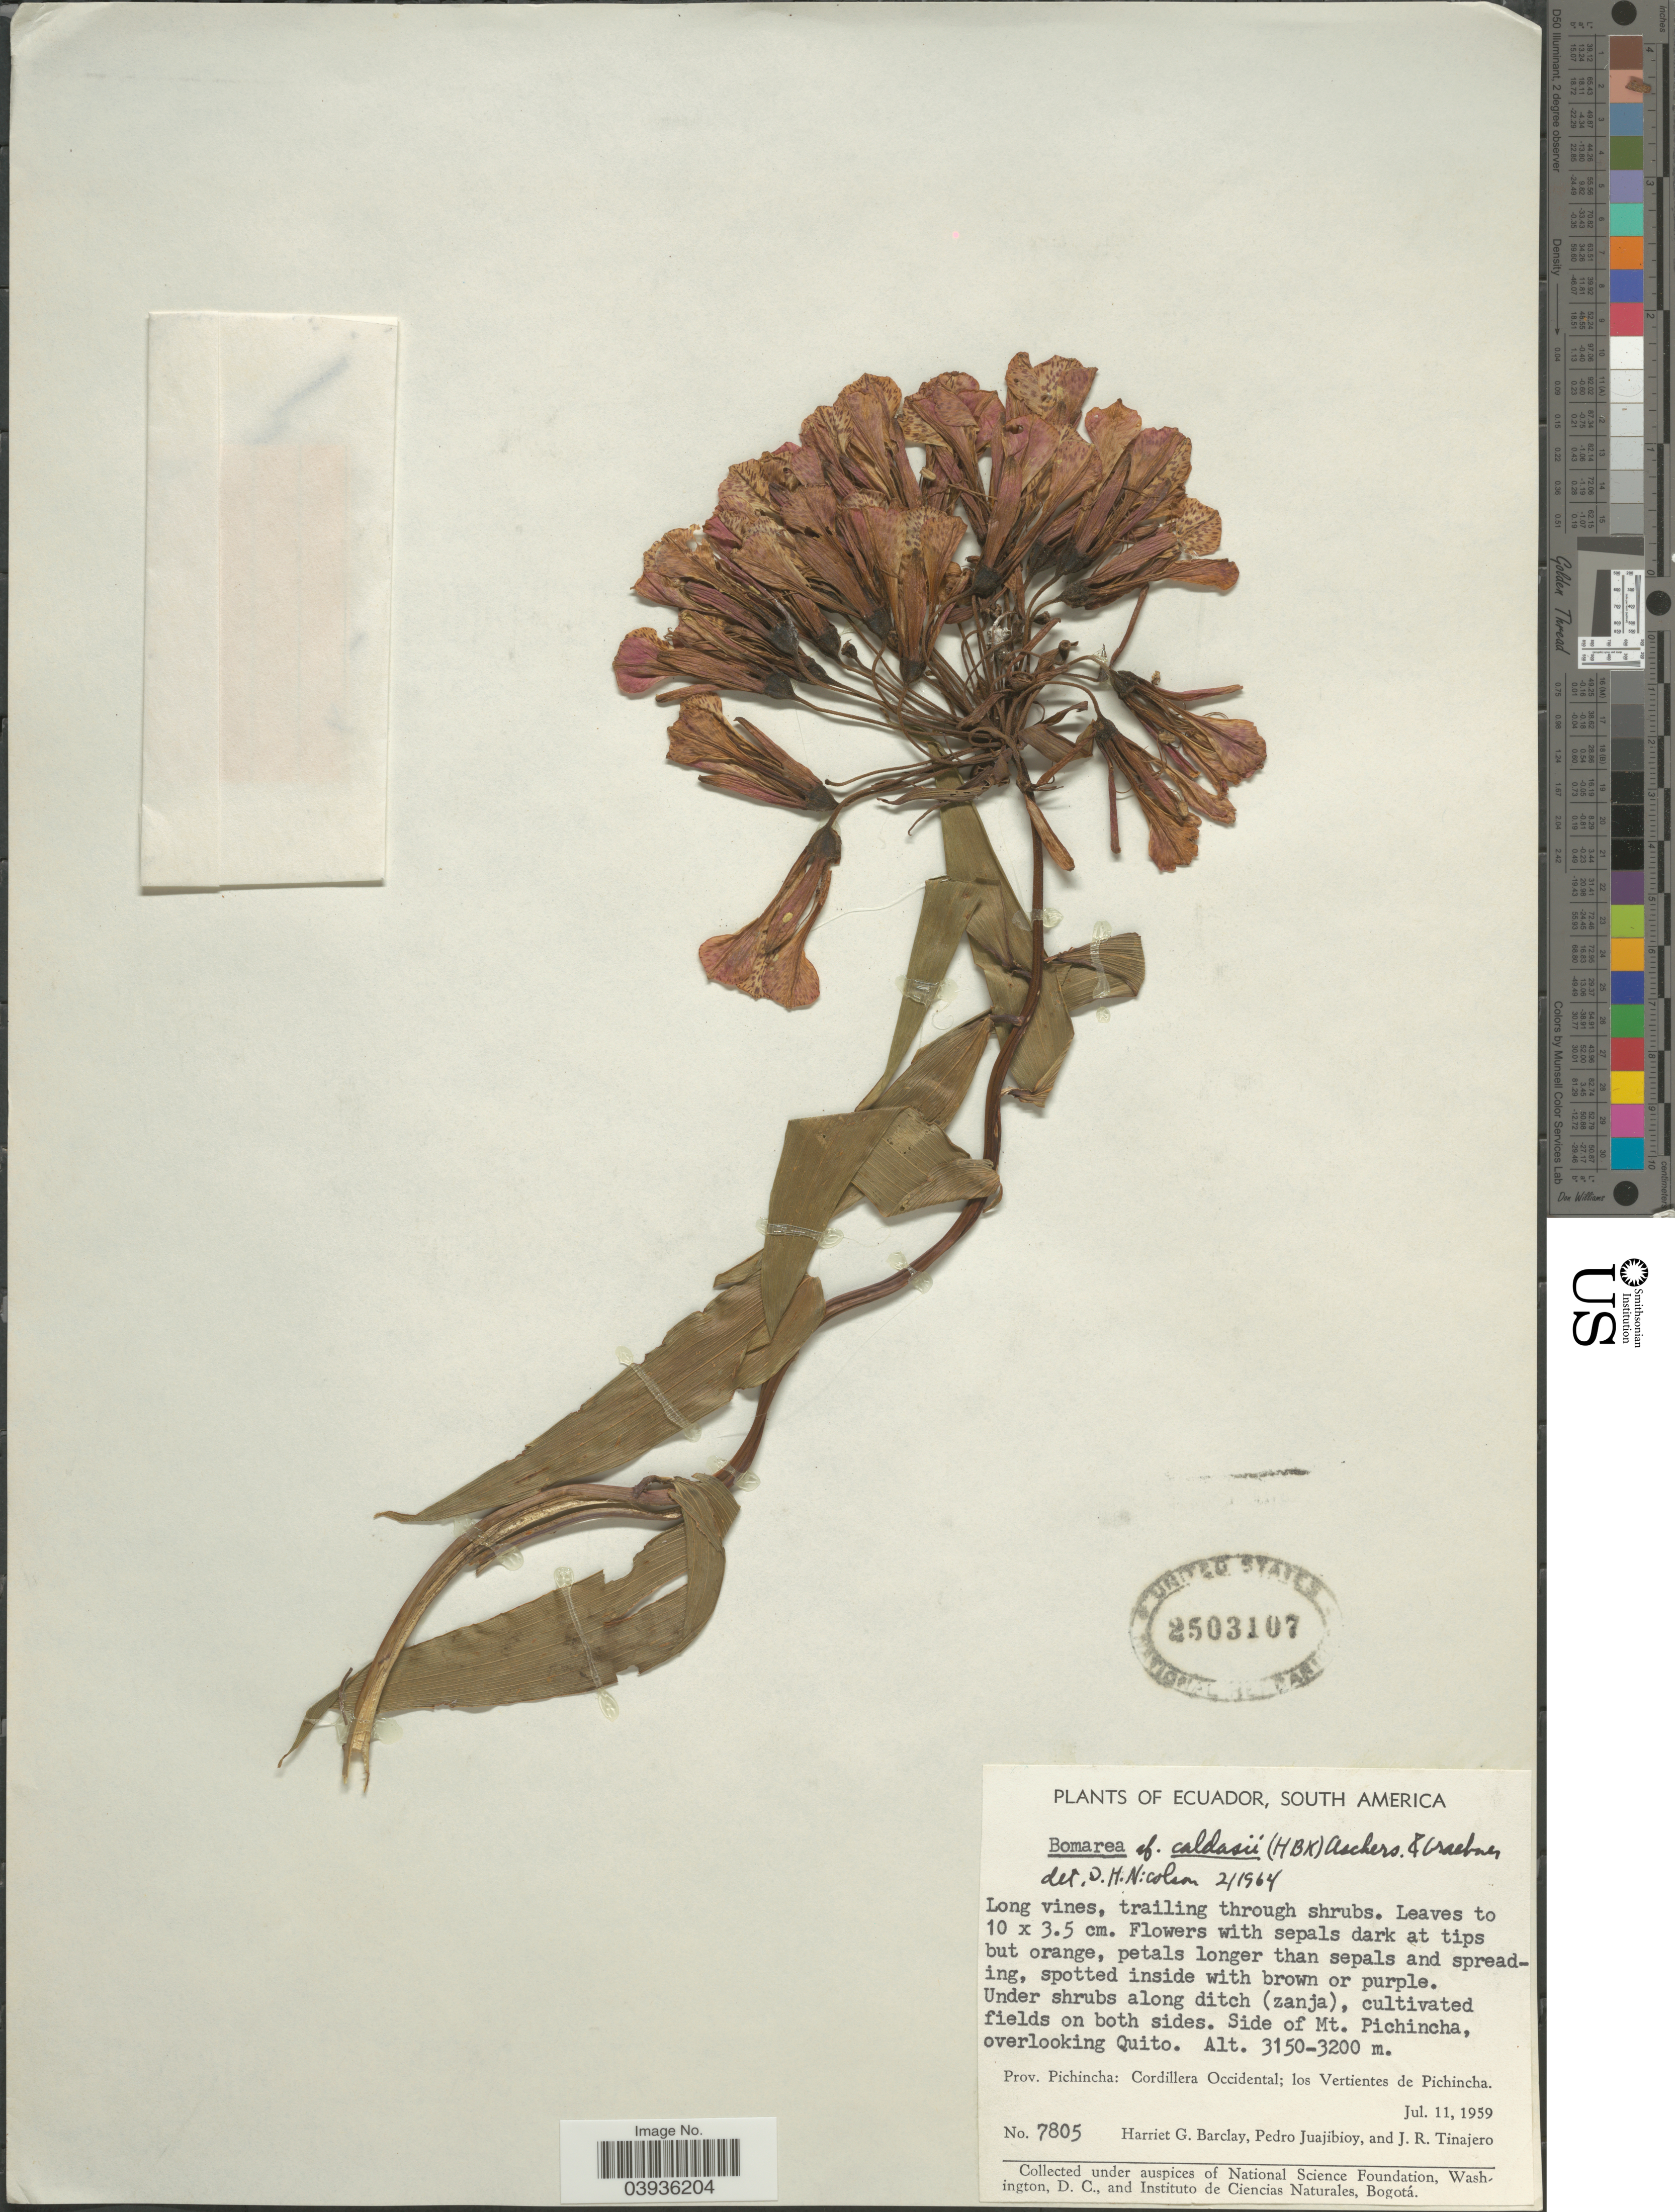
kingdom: Plantae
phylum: Tracheophyta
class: Liliopsida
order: Liliales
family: Alstroemeriaceae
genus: Bomarea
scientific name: Bomarea caldasii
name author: (Kunth) Asch. & Graebener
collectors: H. G. Barclay, P. Juajibioy & J. Tinajero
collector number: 7805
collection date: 1959-07-11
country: Ecuador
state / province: Pichincha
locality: Side of Mt. Pichincha, overlooking Quito. Cordillera Occidental; los Vertientes de Pichincha.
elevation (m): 3150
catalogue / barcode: US 2503107